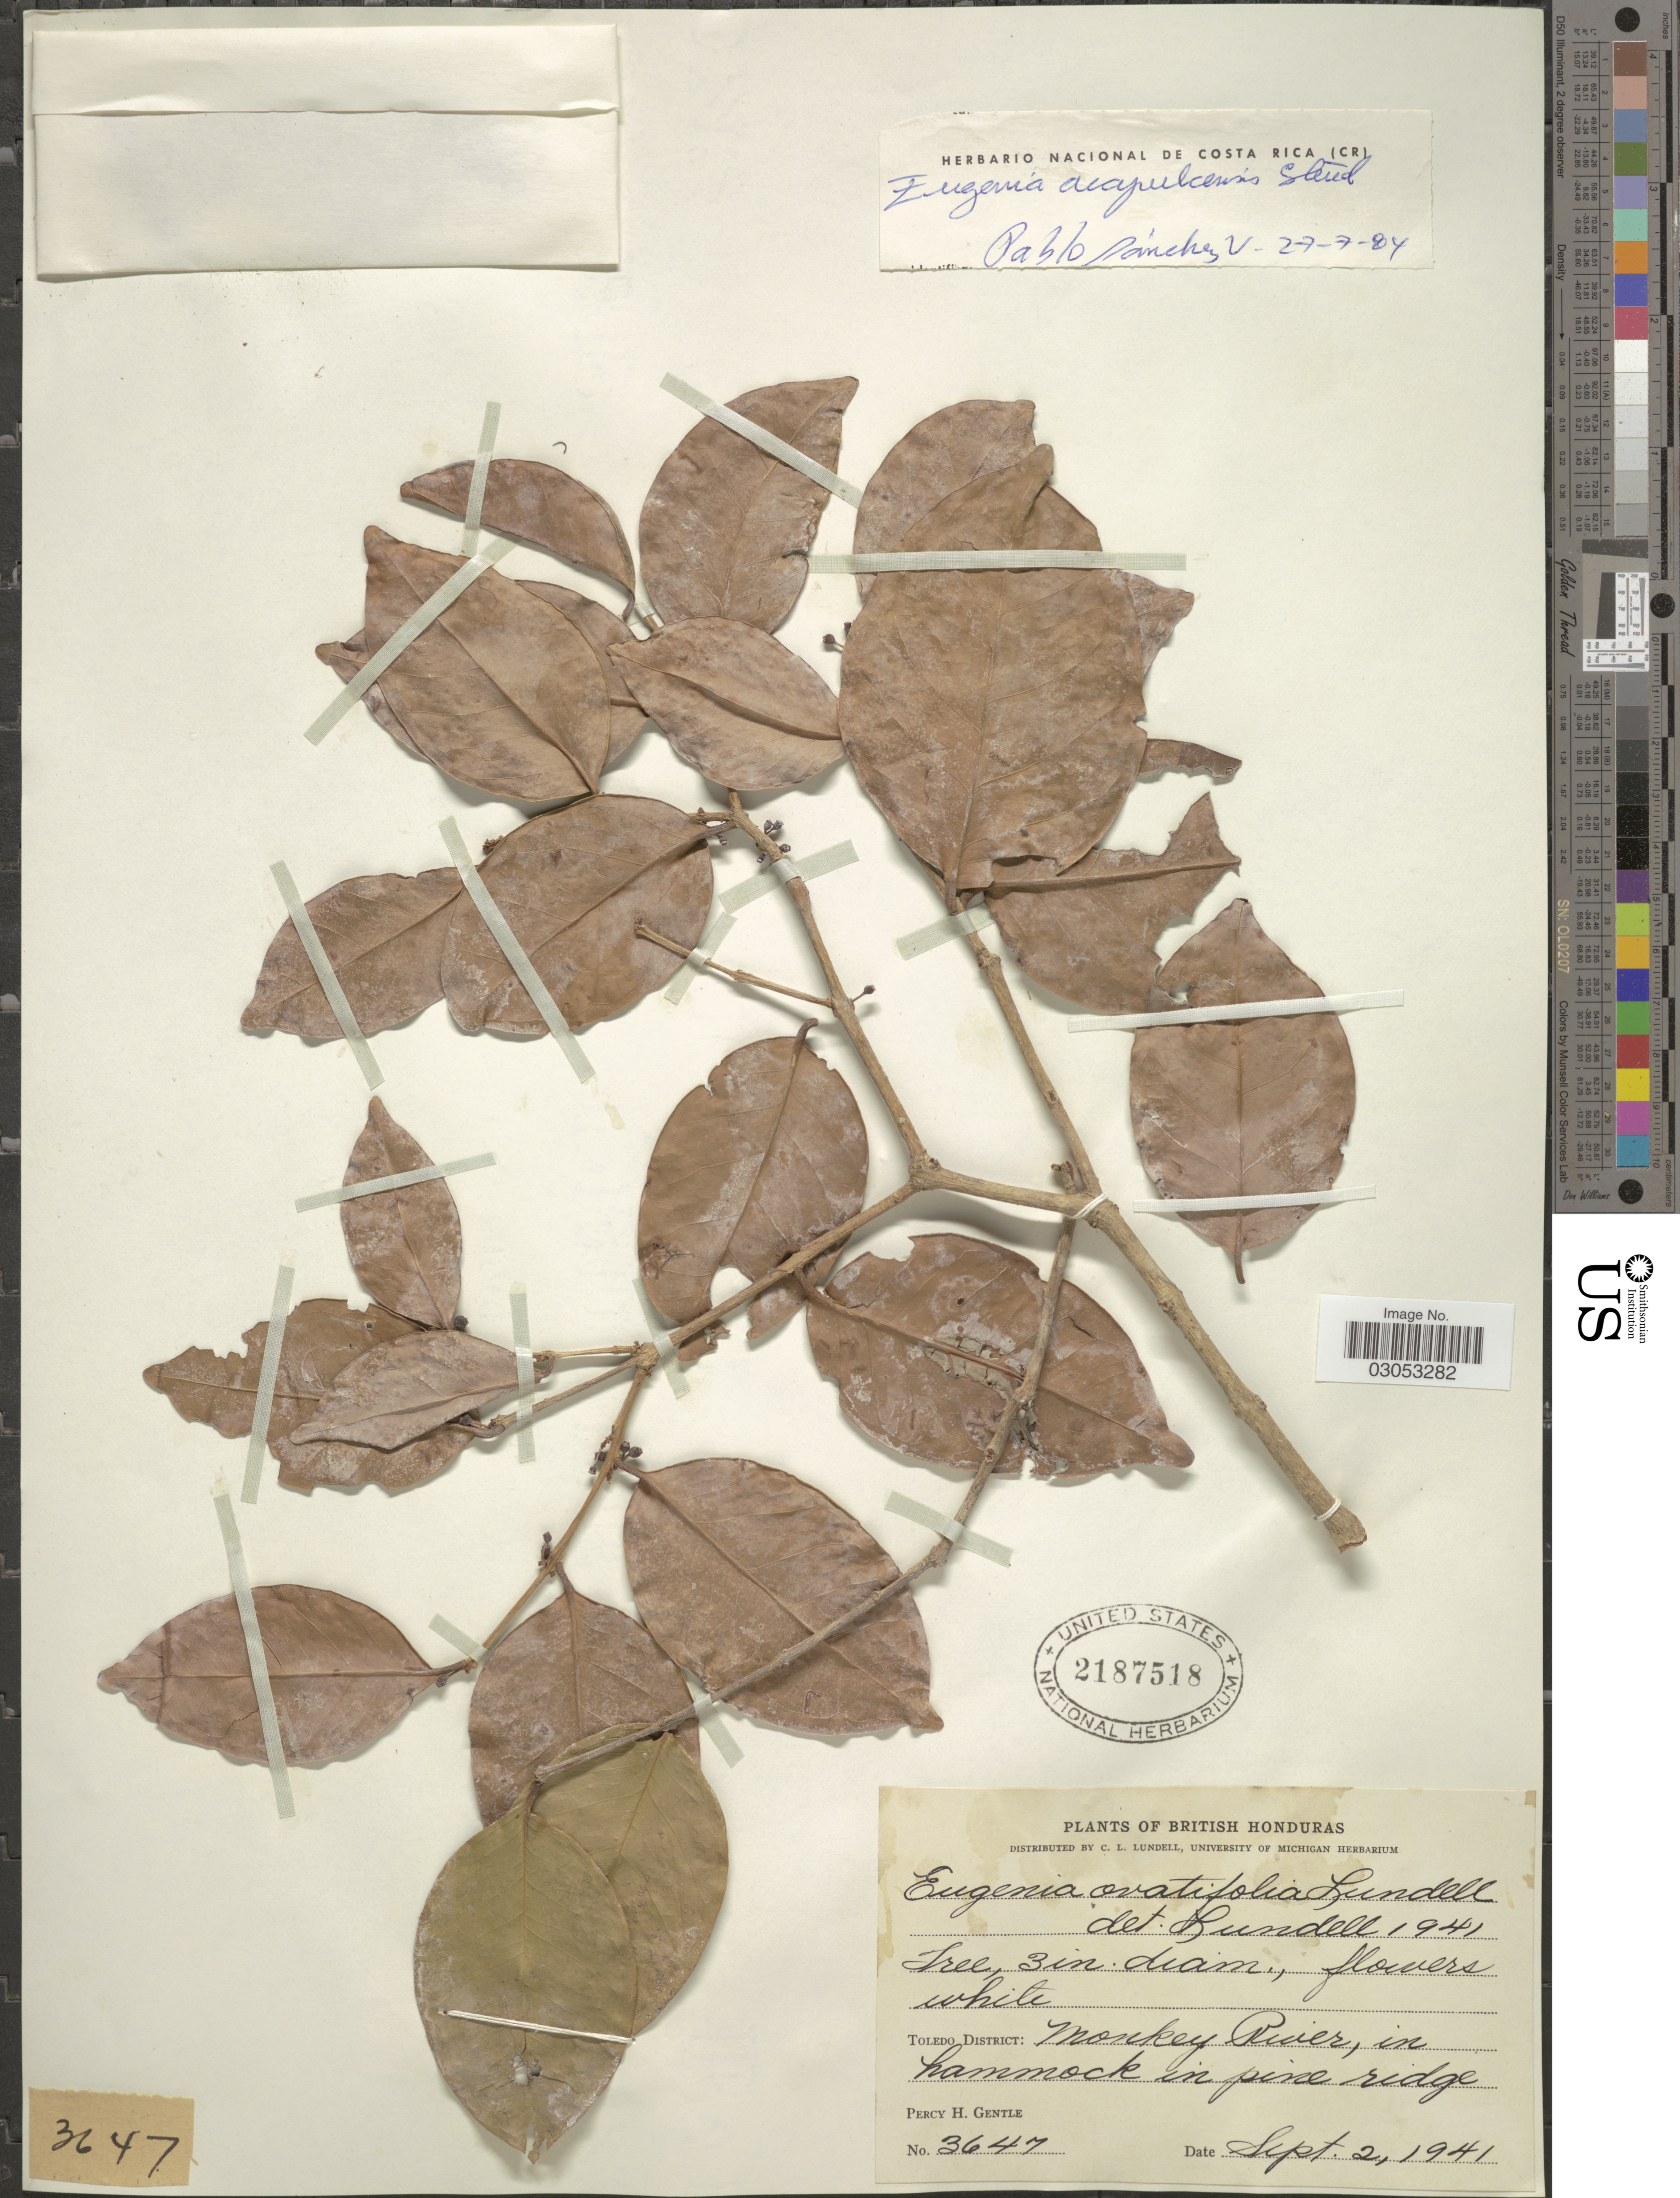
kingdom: Plantae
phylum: Tracheophyta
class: Magnoliopsida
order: Myrtales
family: Myrtaceae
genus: Eugenia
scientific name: Eugenia acapulcensis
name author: Steud.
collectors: P. H. Gentle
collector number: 3647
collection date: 1941-09-02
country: Belize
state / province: Toledo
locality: British Honduras, Toledo District: Monkey River, in hammock in pine ridge.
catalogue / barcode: US 2187518